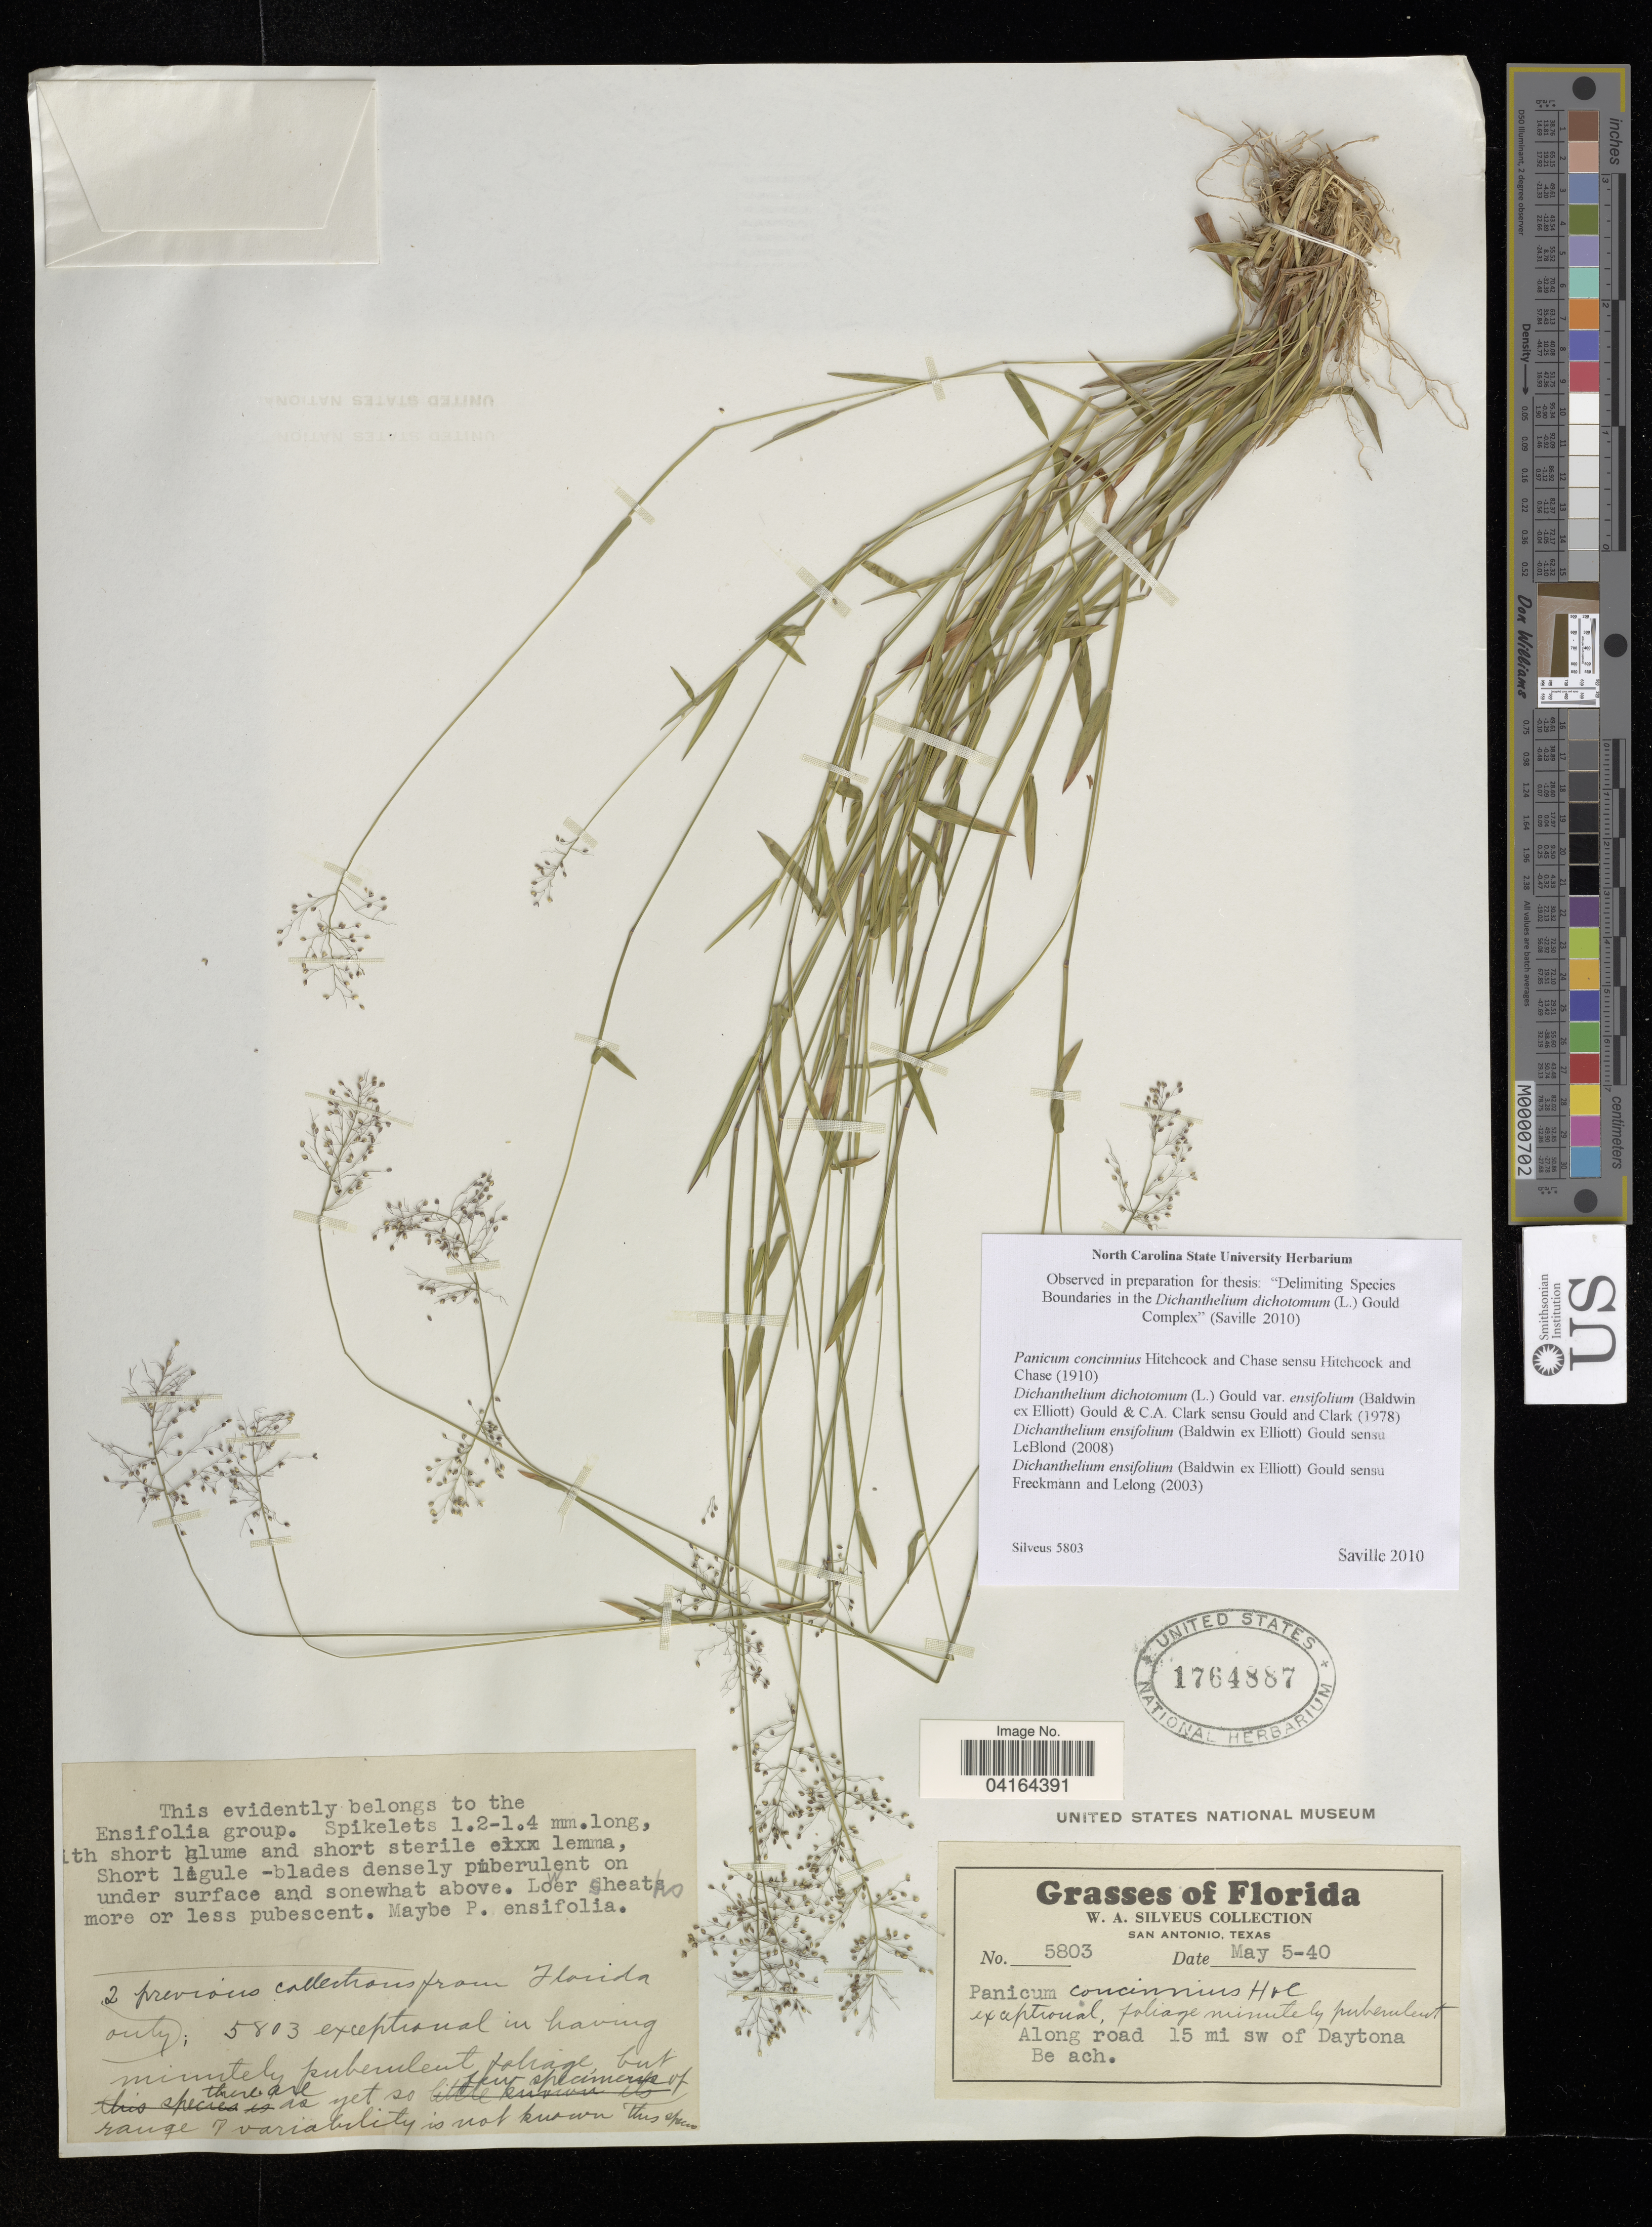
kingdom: Plantae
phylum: Tracheophyta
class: Liliopsida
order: Poales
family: Poaceae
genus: Dichanthelium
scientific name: Dichanthelium ensifolium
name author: (Baldwin ex Elliot) Gould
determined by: Saville, A. C., (NCSC), North Carolina State University (UNITED STATES)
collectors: W. Silveus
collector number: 5803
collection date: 1940-05-05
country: United States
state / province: Florida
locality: Along road 15 mi sw of Daytona Be ach.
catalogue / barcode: US 1764887